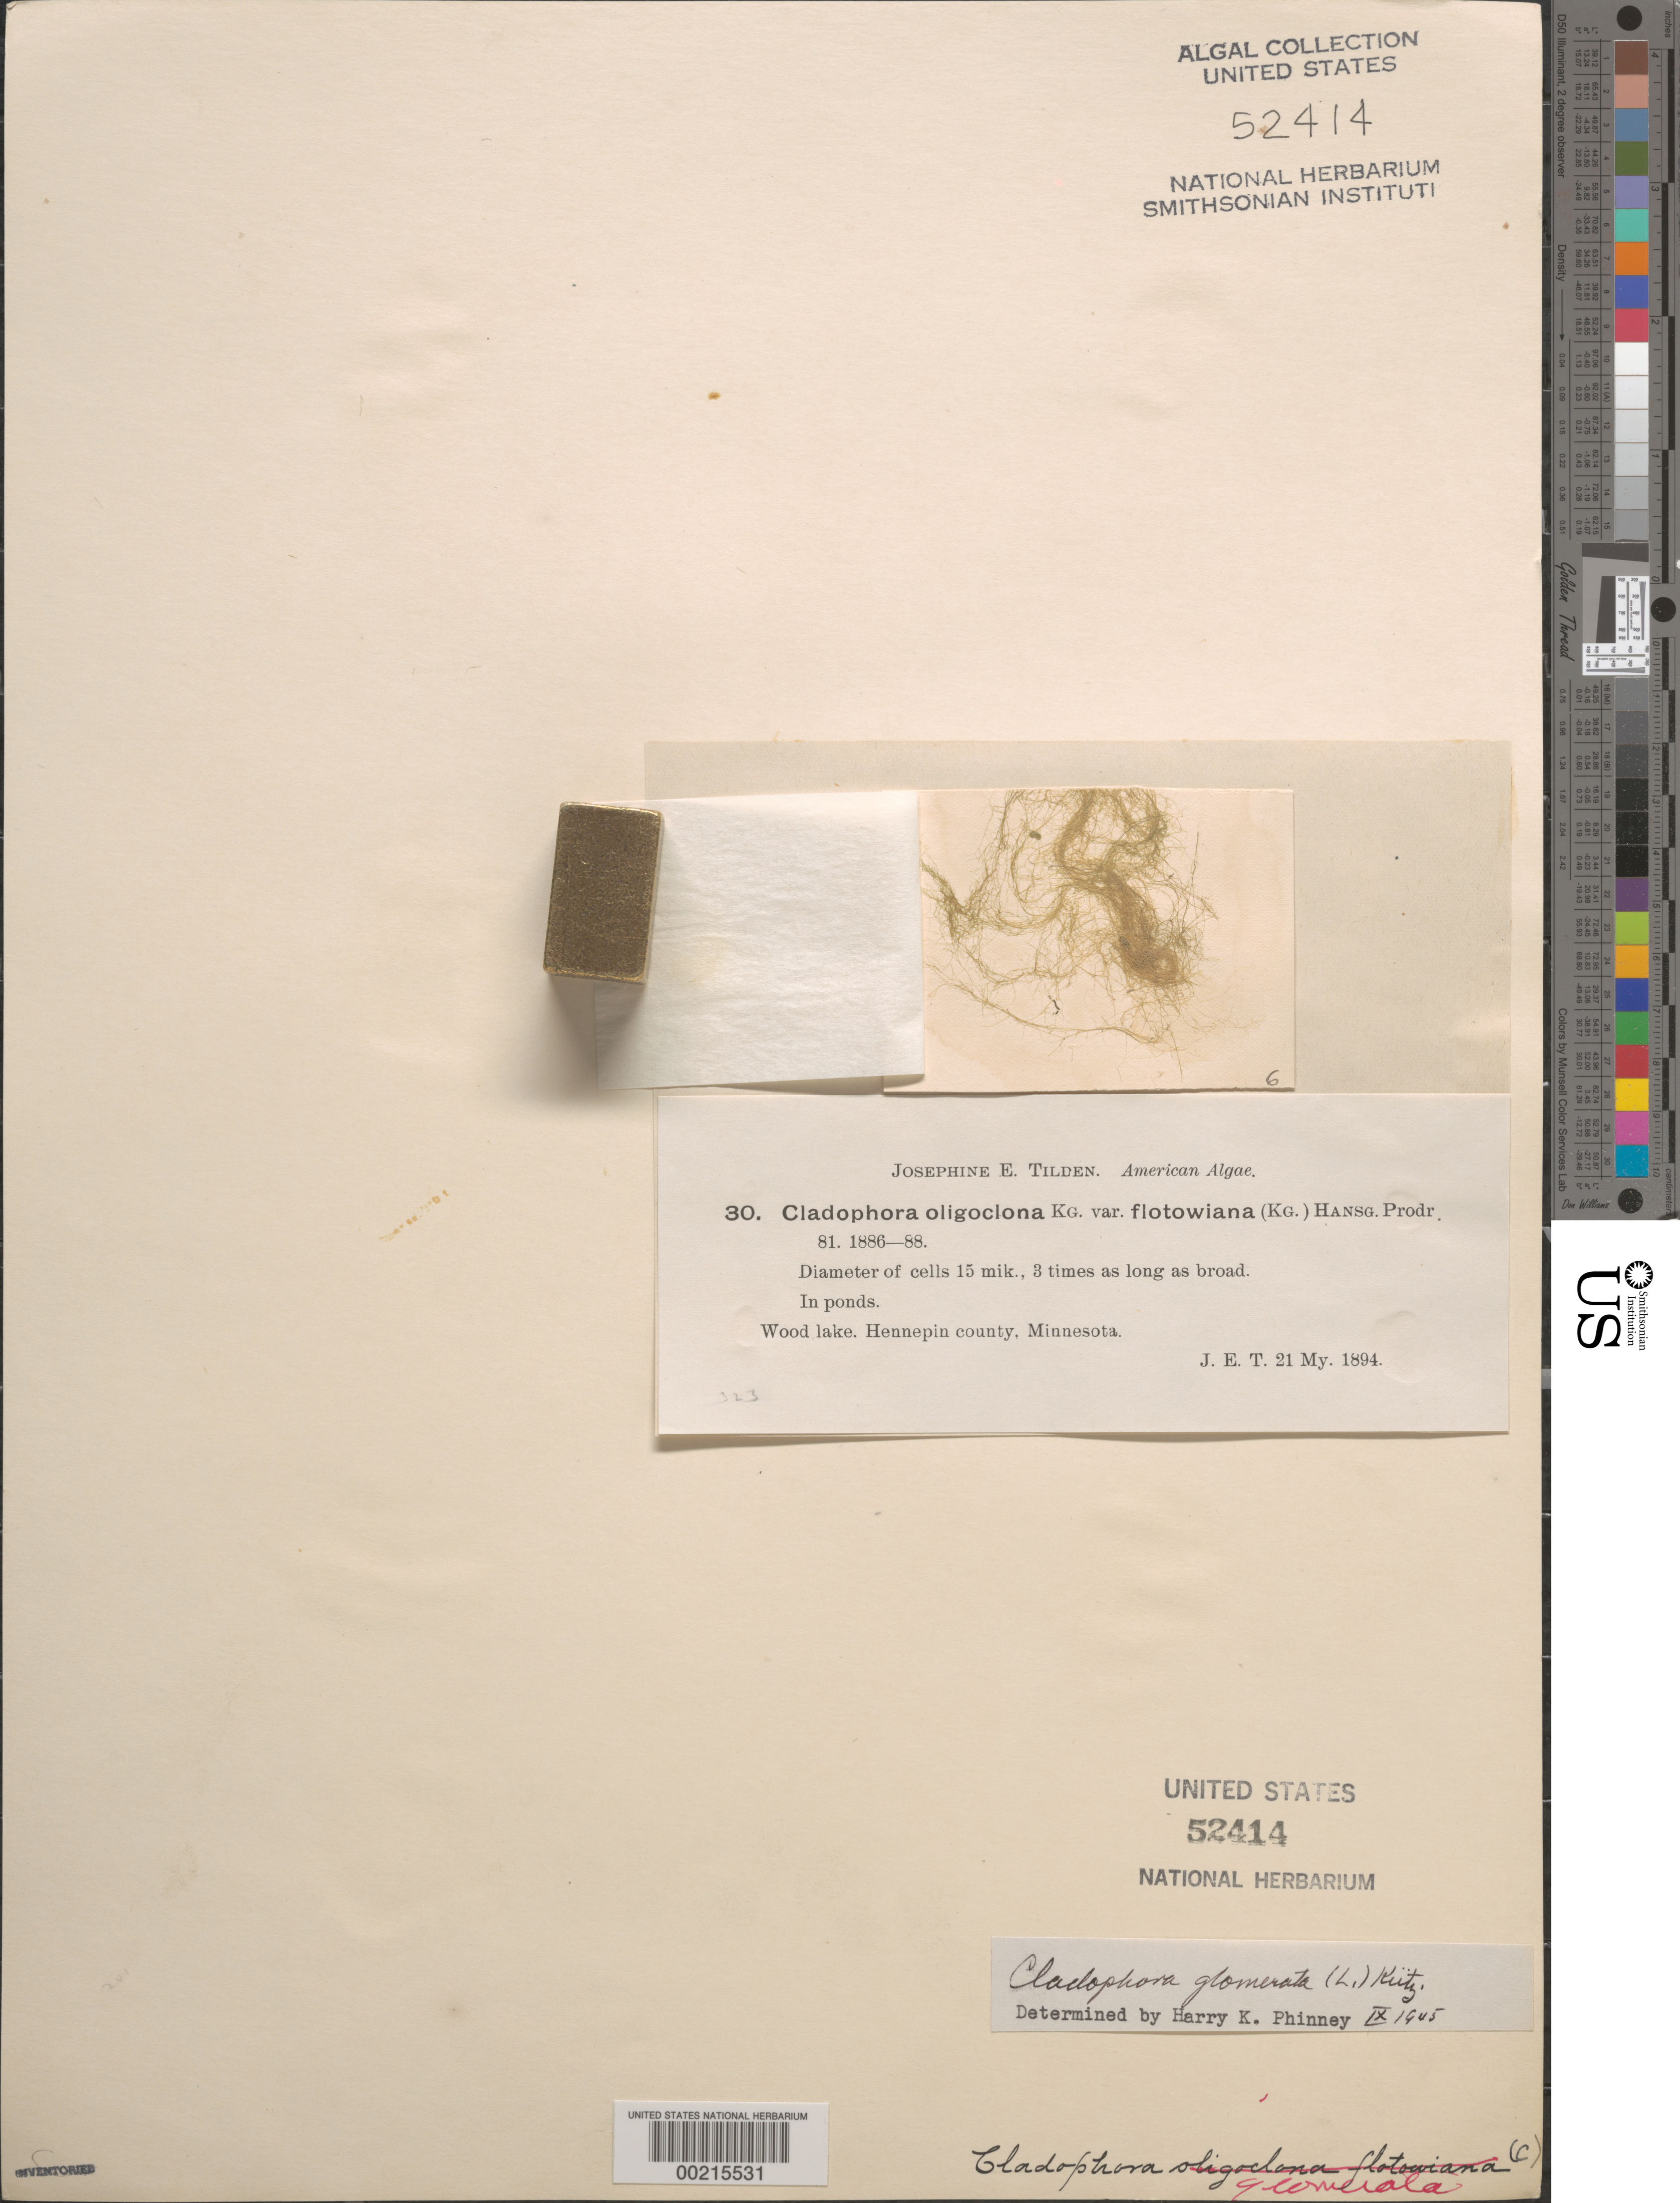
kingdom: Plantae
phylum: Chlorophyta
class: Ulvophyceae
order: Cladophorales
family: Cladophoraceae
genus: Cladophora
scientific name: Cladophora glomerata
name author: (L.) Kütz.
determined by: Phinney, H. K.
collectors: J. E. Tilden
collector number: JET 30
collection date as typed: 21 May 1894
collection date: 1894-05-21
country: United States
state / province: Minnesota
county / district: Hennepin County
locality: Wood Lake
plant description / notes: Tilden, American Algae, as Cladophora oligoclona v. flotowiana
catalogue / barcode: US 52414